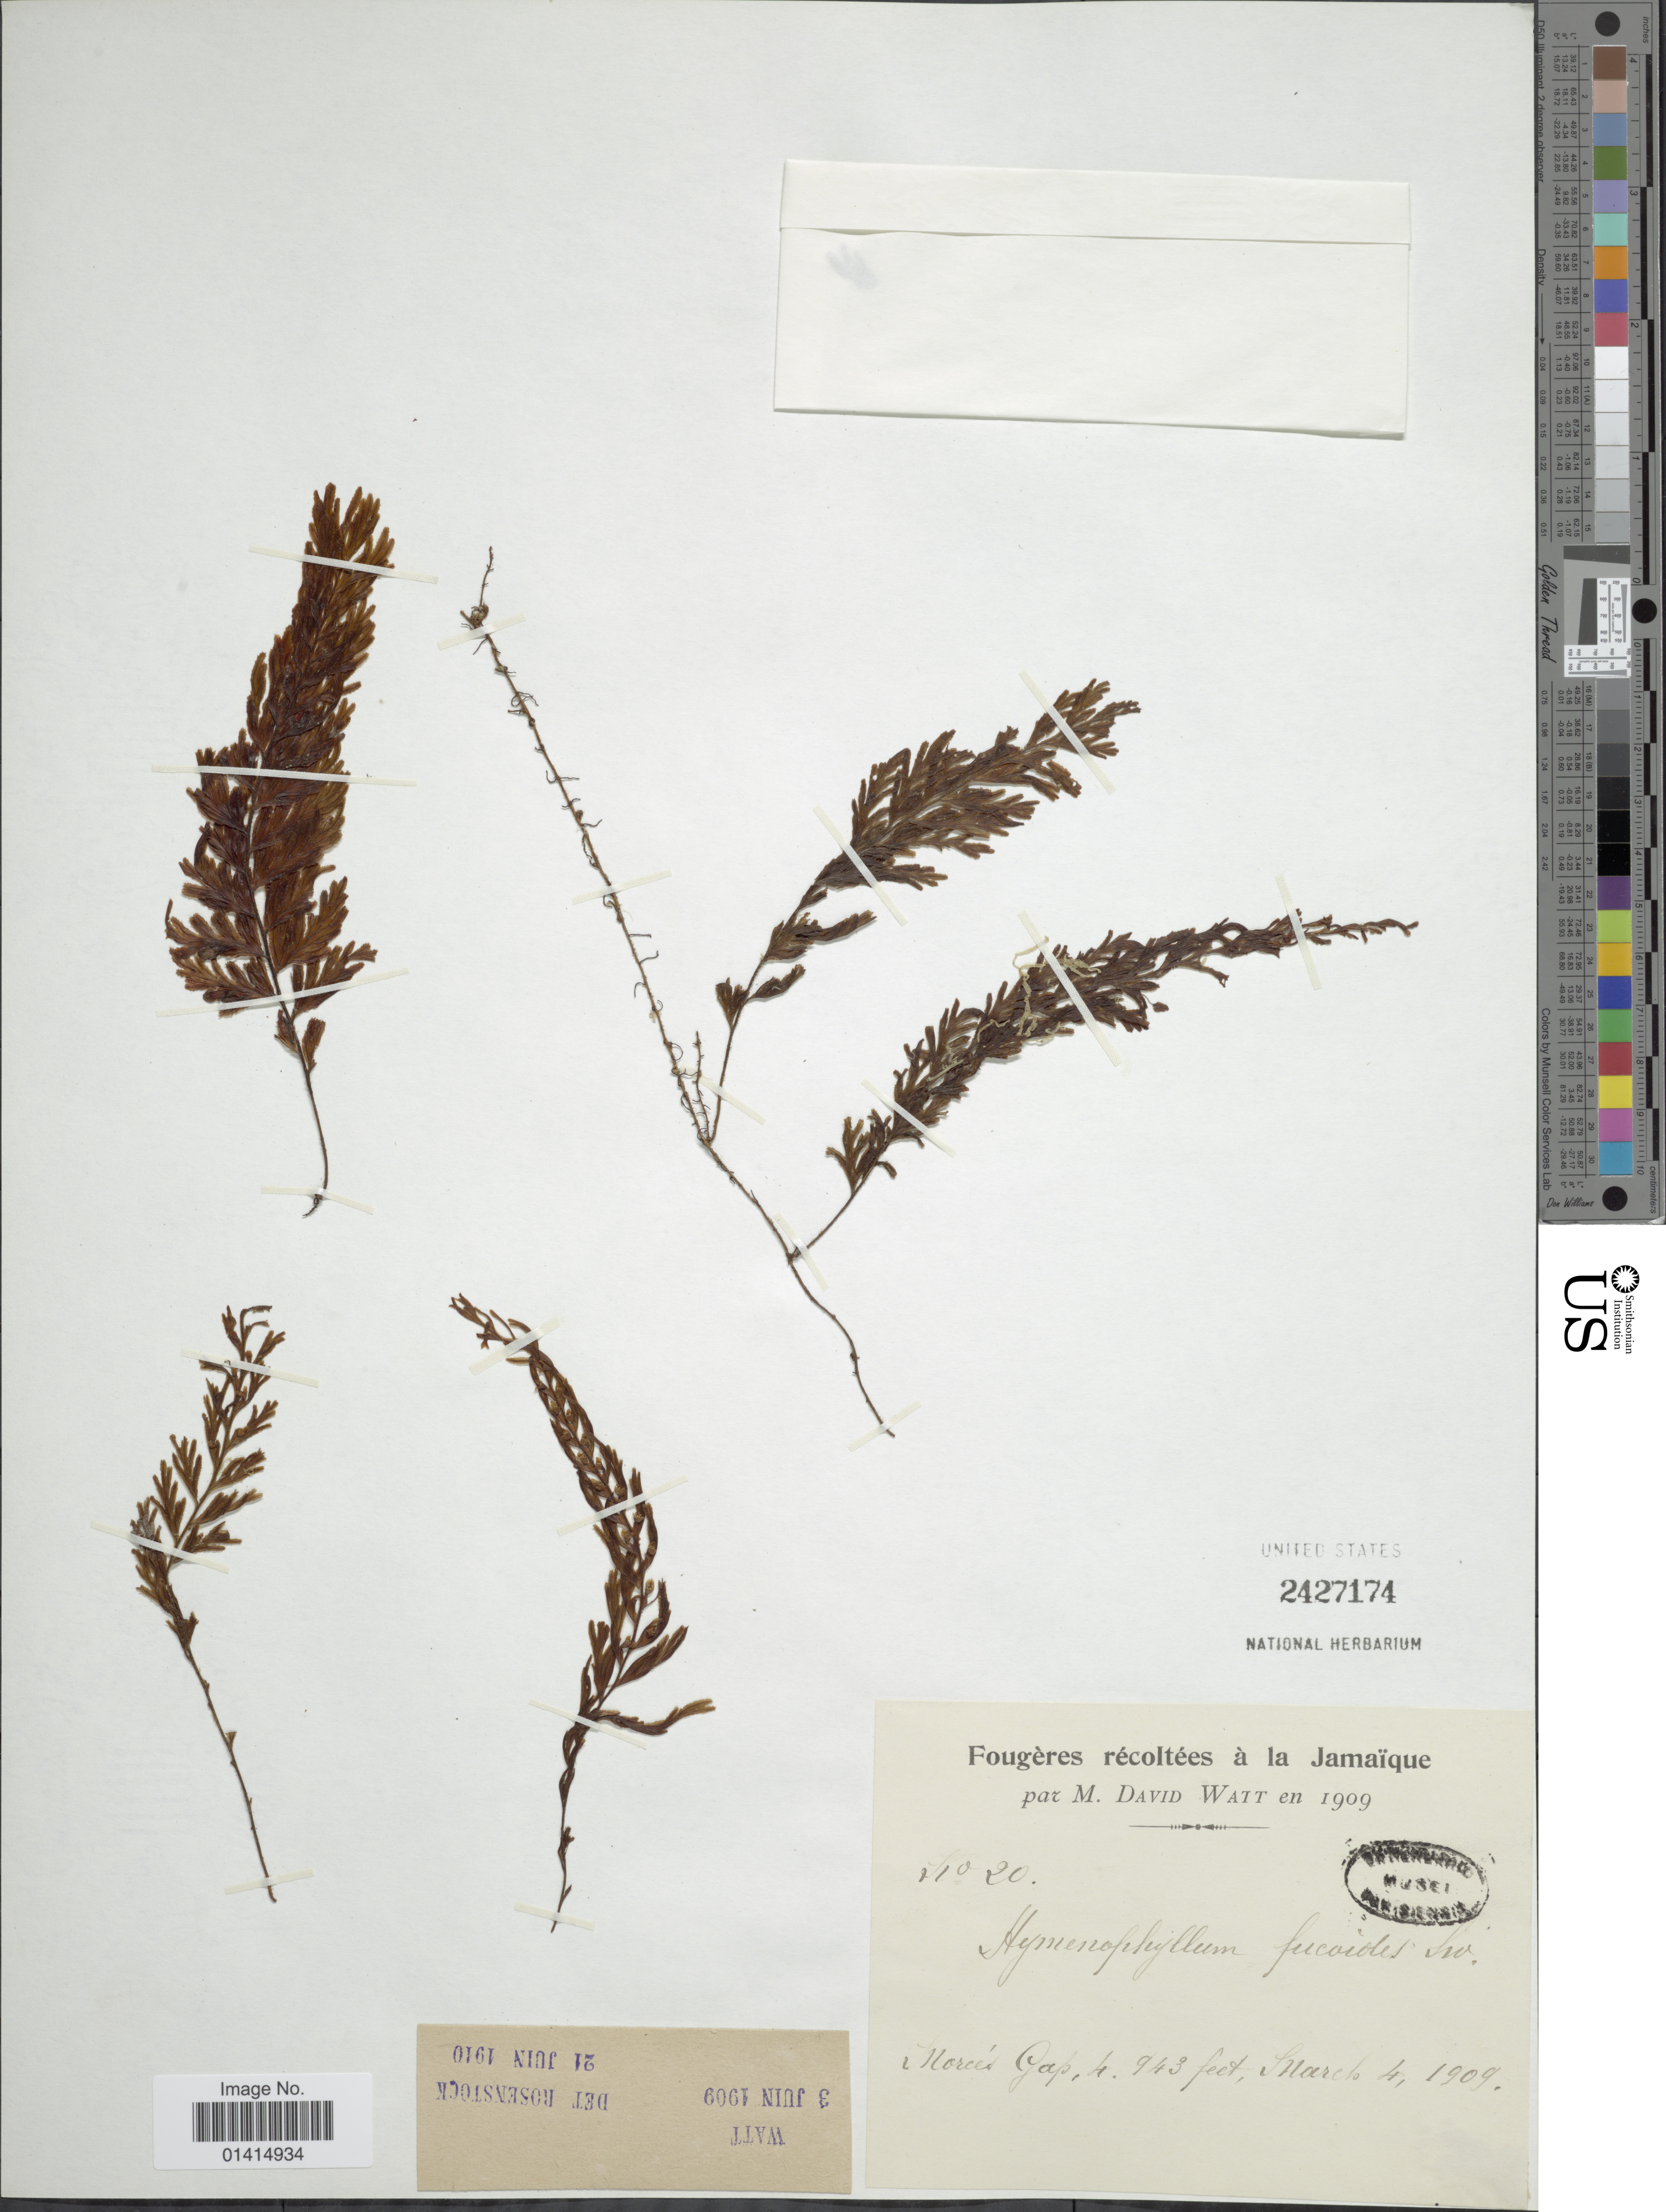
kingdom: Plantae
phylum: Tracheophyta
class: Polypodiopsida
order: Hymenophyllales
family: Hymenophyllaceae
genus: Hymenophyllum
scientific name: Hymenophyllum fucoides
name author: (Sw.) Sw.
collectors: M. Watt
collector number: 20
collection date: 1909-03-04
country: Jamaica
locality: Mores Gap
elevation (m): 1507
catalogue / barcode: US 2427174